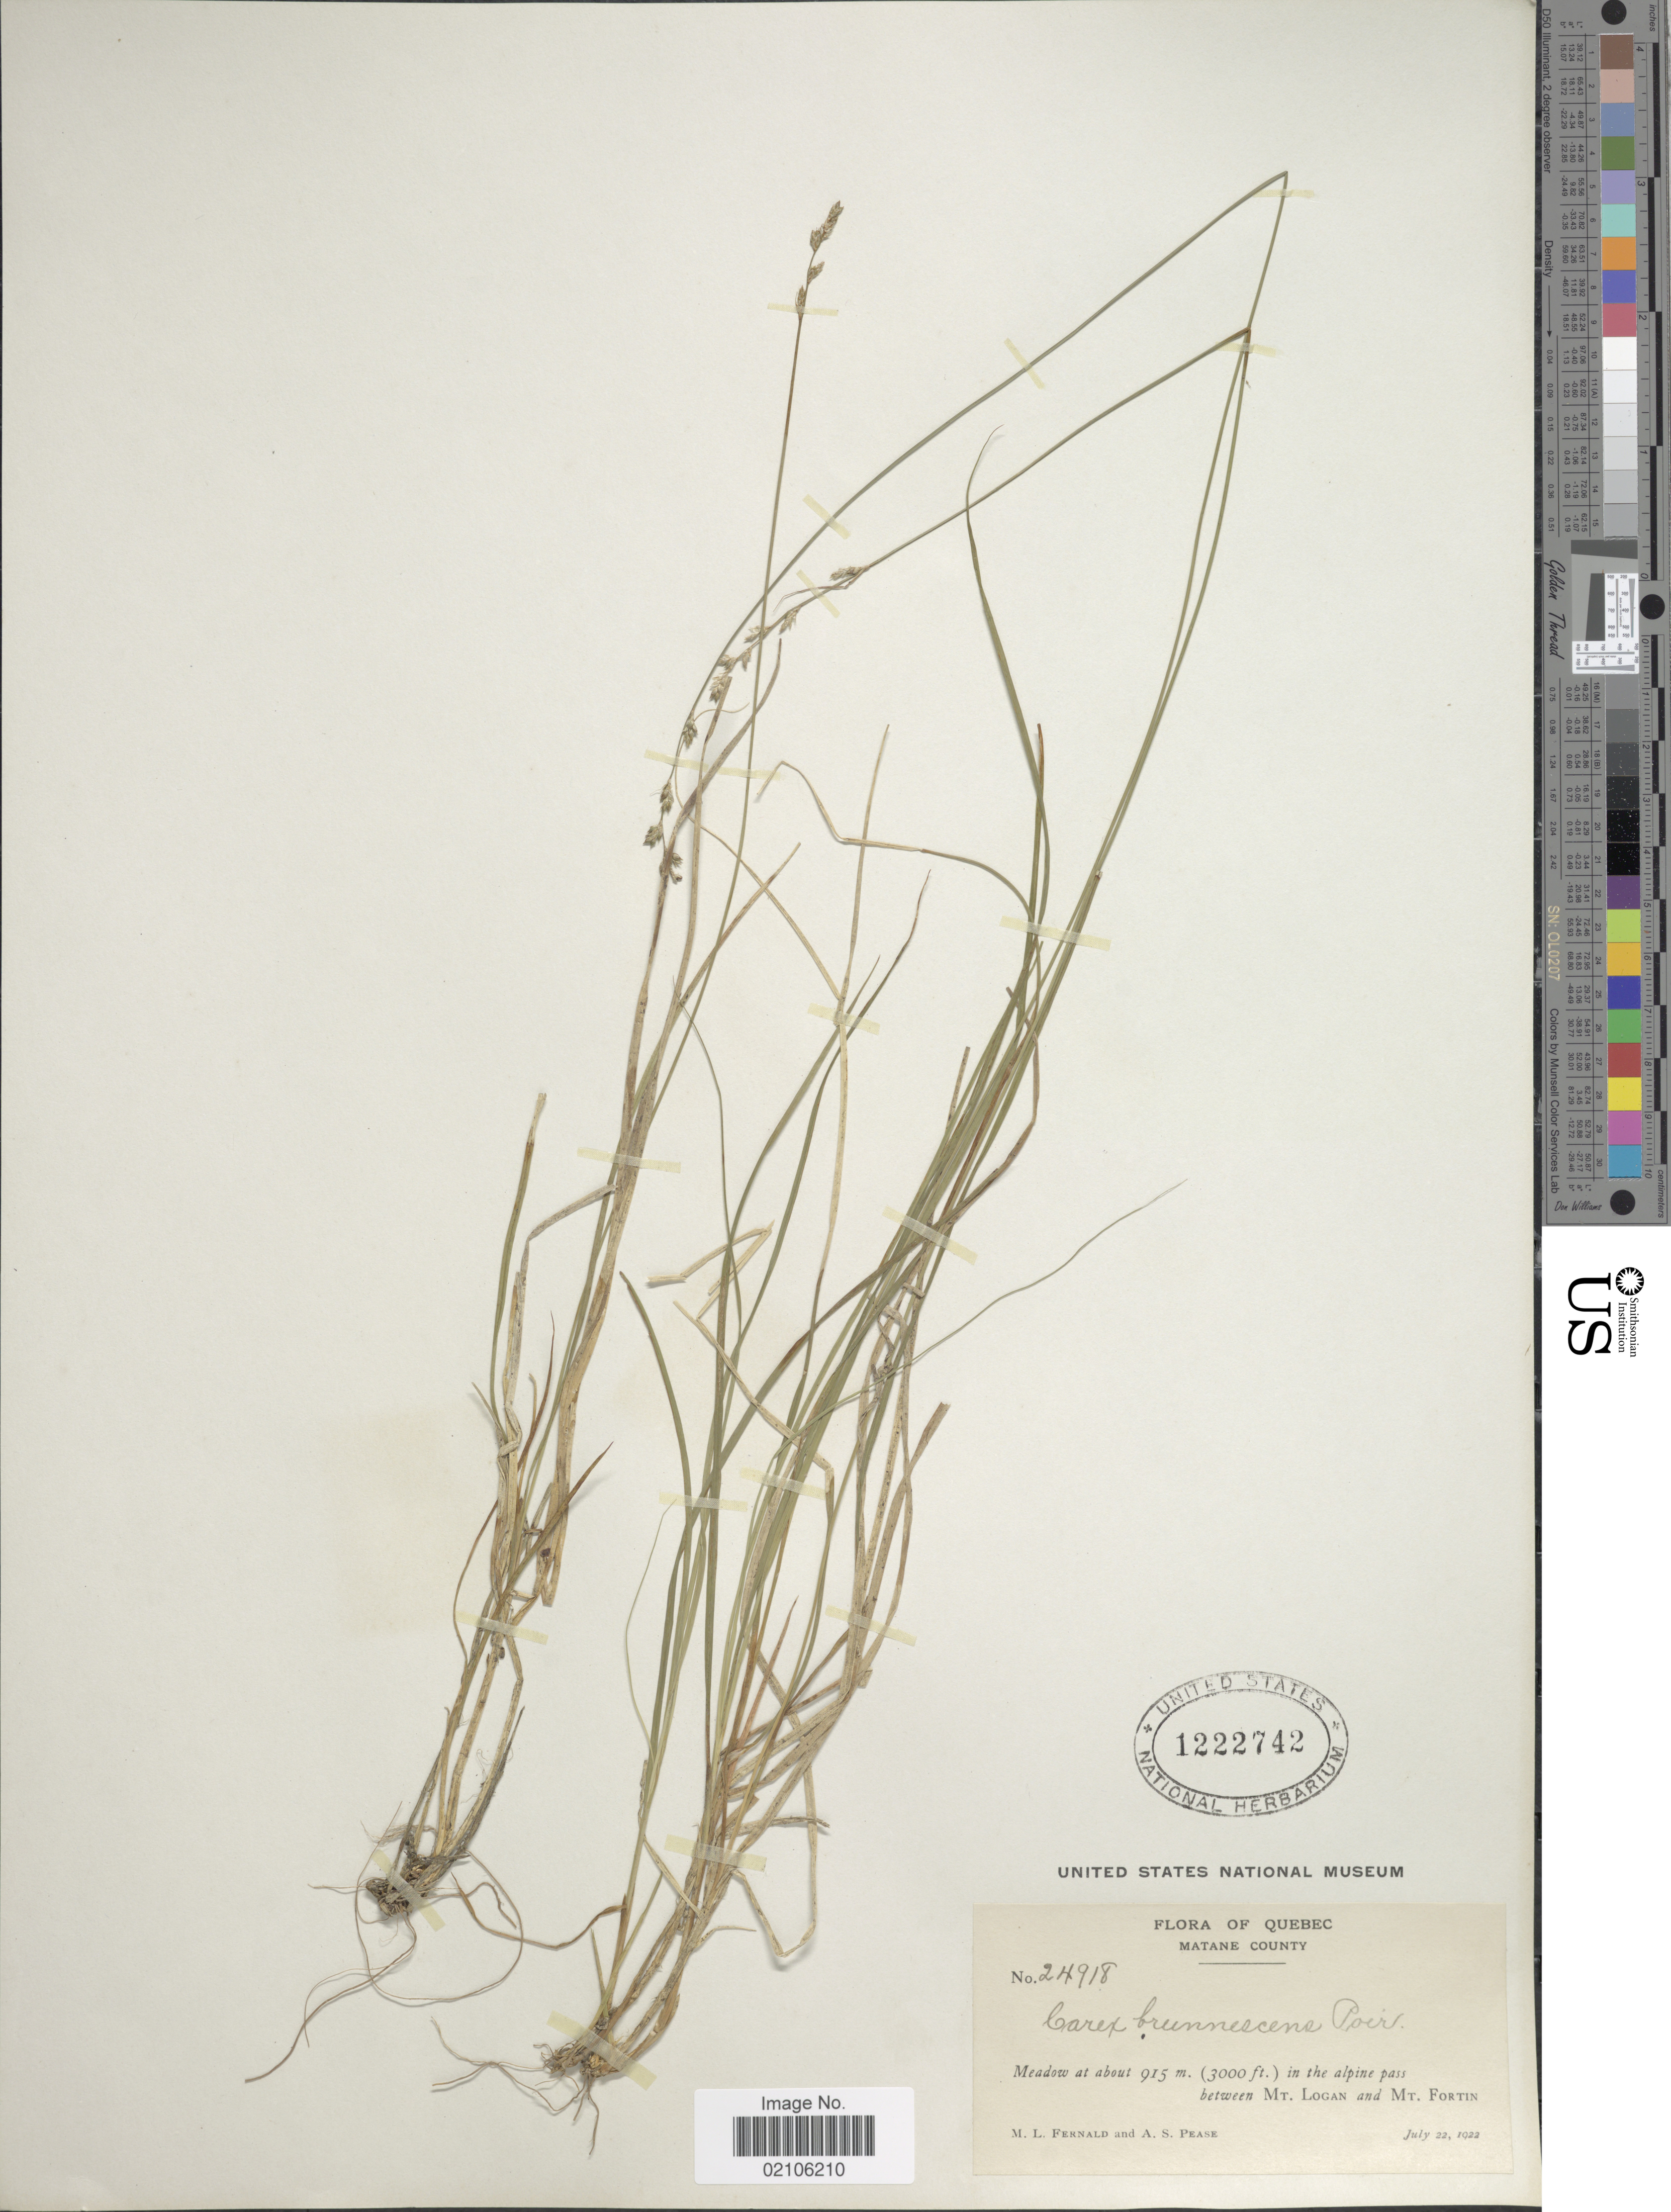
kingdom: Plantae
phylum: Tracheophyta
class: Liliopsida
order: Poales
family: Cyperaceae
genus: Carex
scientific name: Carex brunnescens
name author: (Pers.) Poir.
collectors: M. L. Fernald & A. S. Pease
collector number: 24918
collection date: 1922-07-22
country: Canada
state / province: Quebec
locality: Matane County, meadow at about 915 m. in the alpine pass, between Mt. Logan and Mt. Fortin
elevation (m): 914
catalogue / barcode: US 1222742